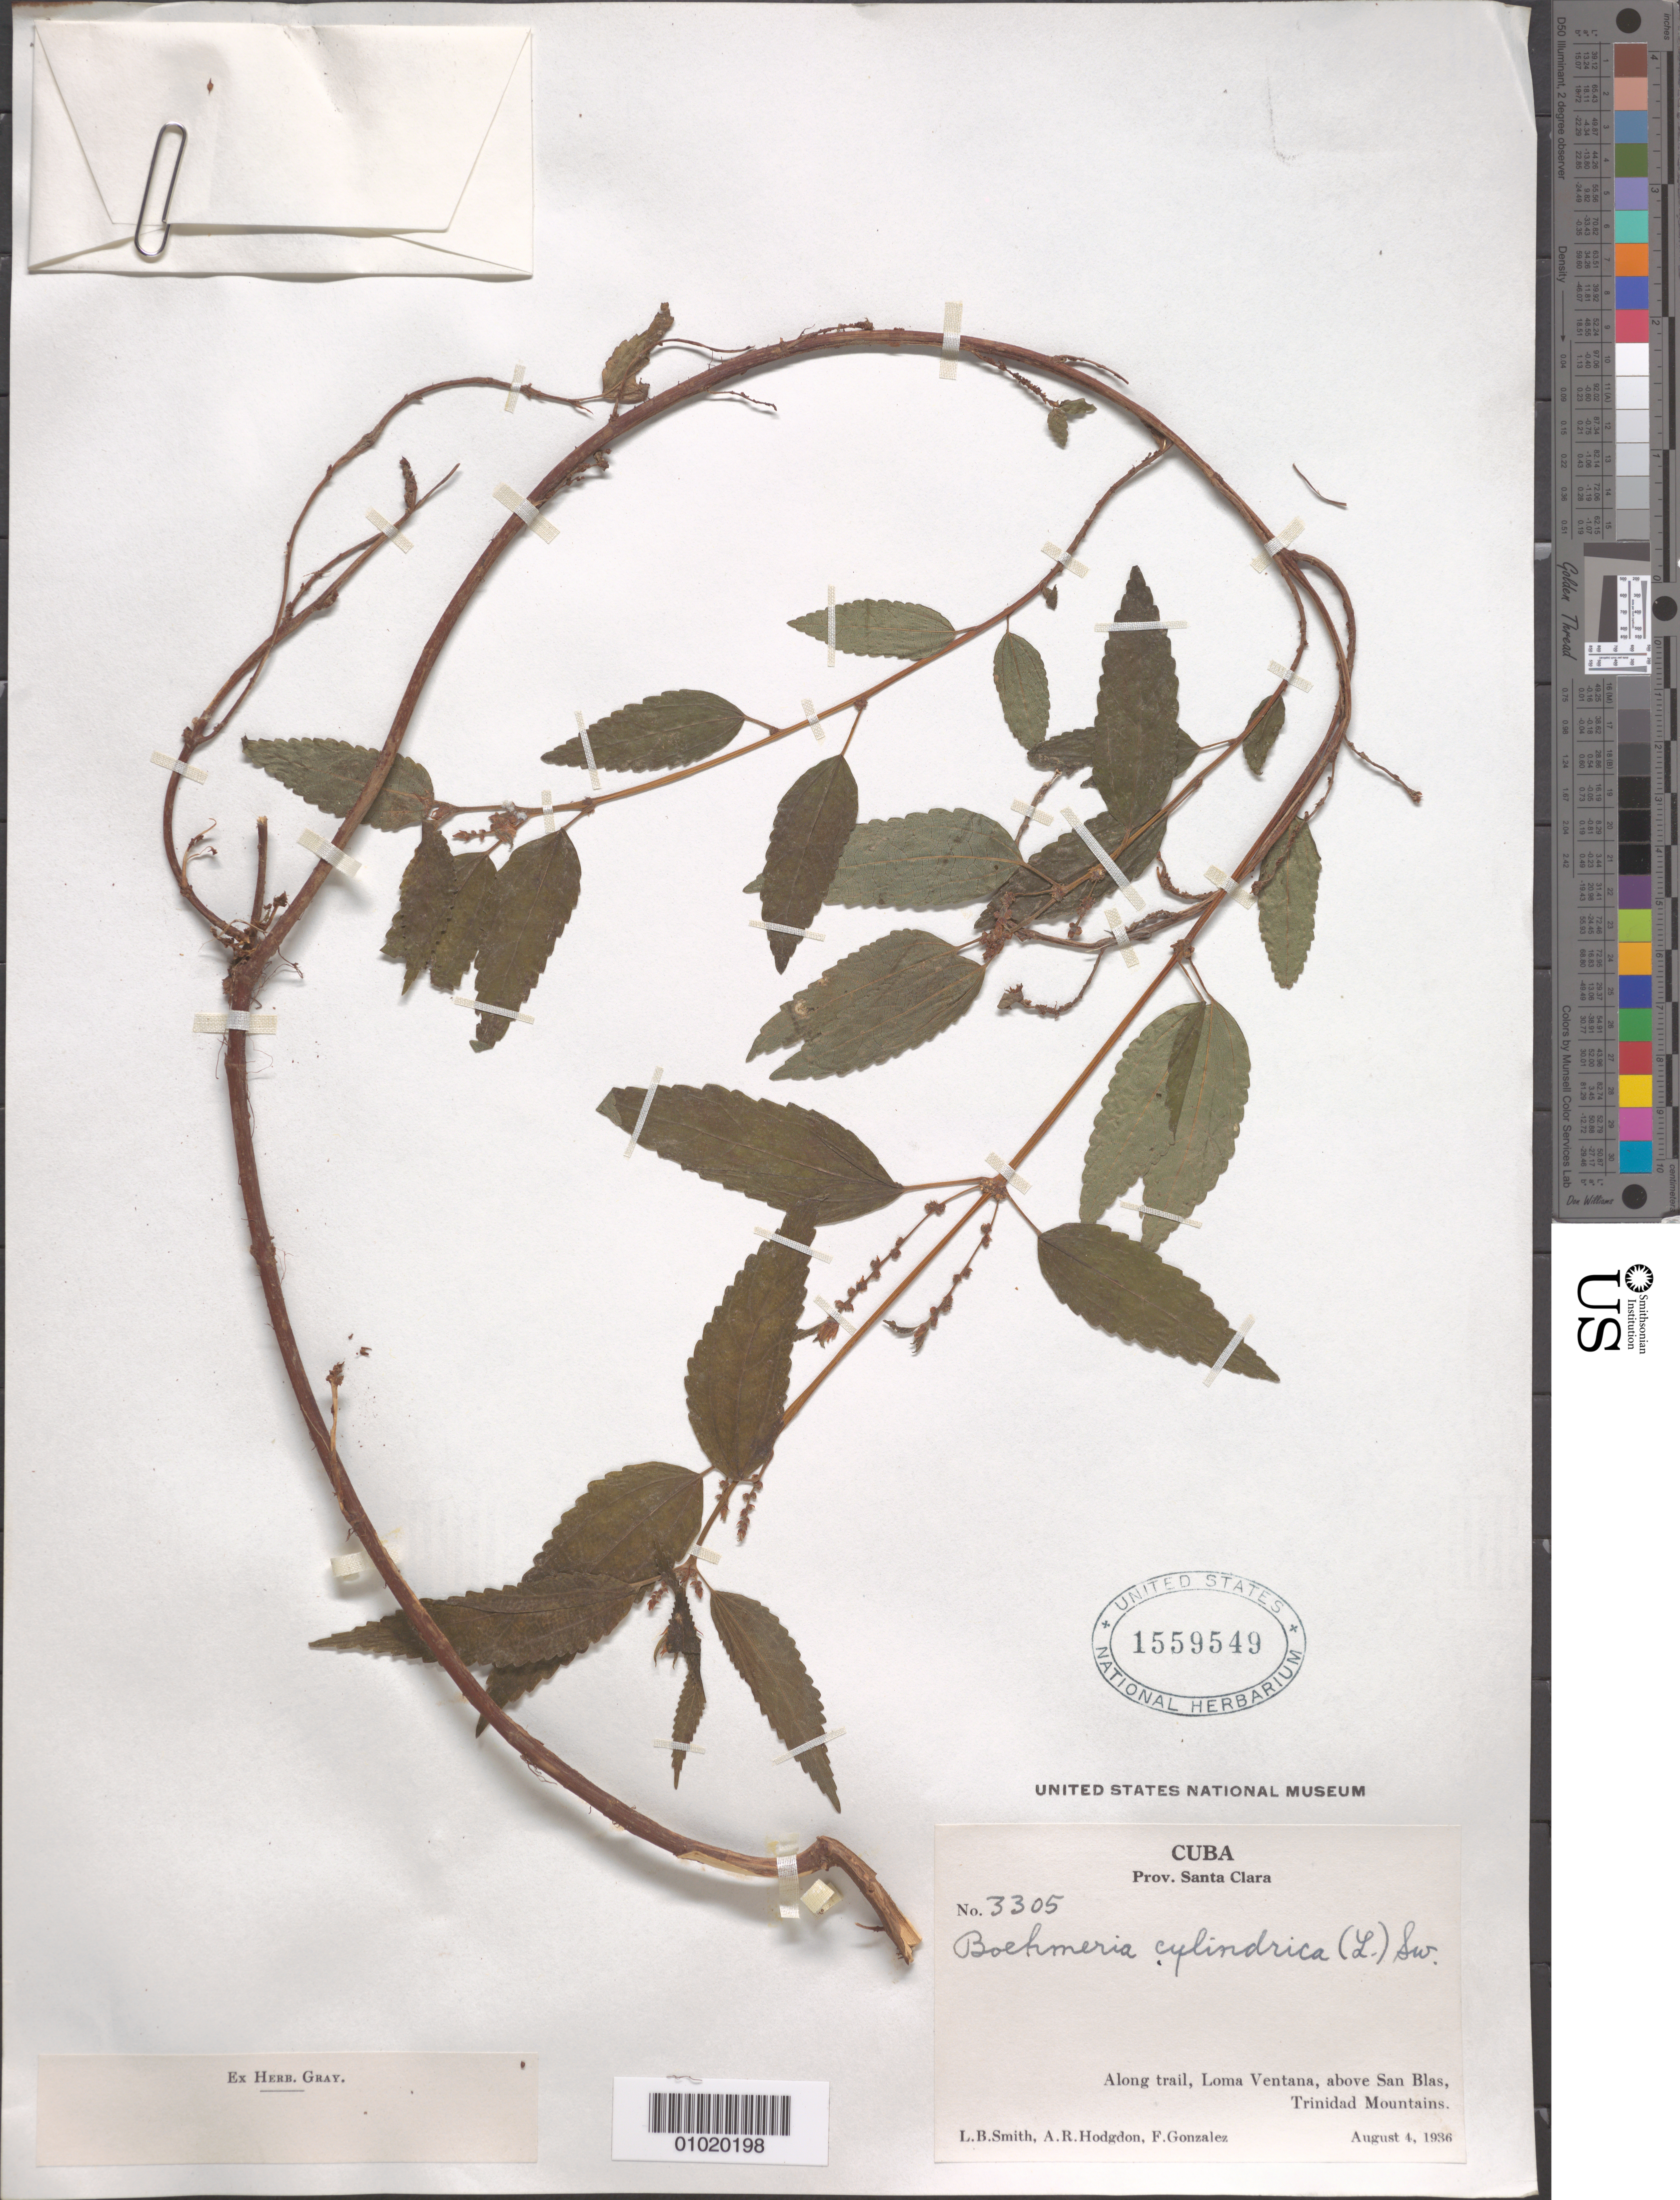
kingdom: Plantae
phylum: Tracheophyta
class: Magnoliopsida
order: Rosales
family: Urticaceae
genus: Boehmeria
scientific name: Boehmeria cylindrica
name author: (L.) Sw.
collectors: L. Smith, A. R. Hodgdon & F. Gonzalez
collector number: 3305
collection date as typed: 04 Aug 1936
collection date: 1936-08-04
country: Cuba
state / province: Villa Clara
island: Cuba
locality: Along trail, Loma Ventana, above San Blas, Trinidad Mountains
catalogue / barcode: US 1559549